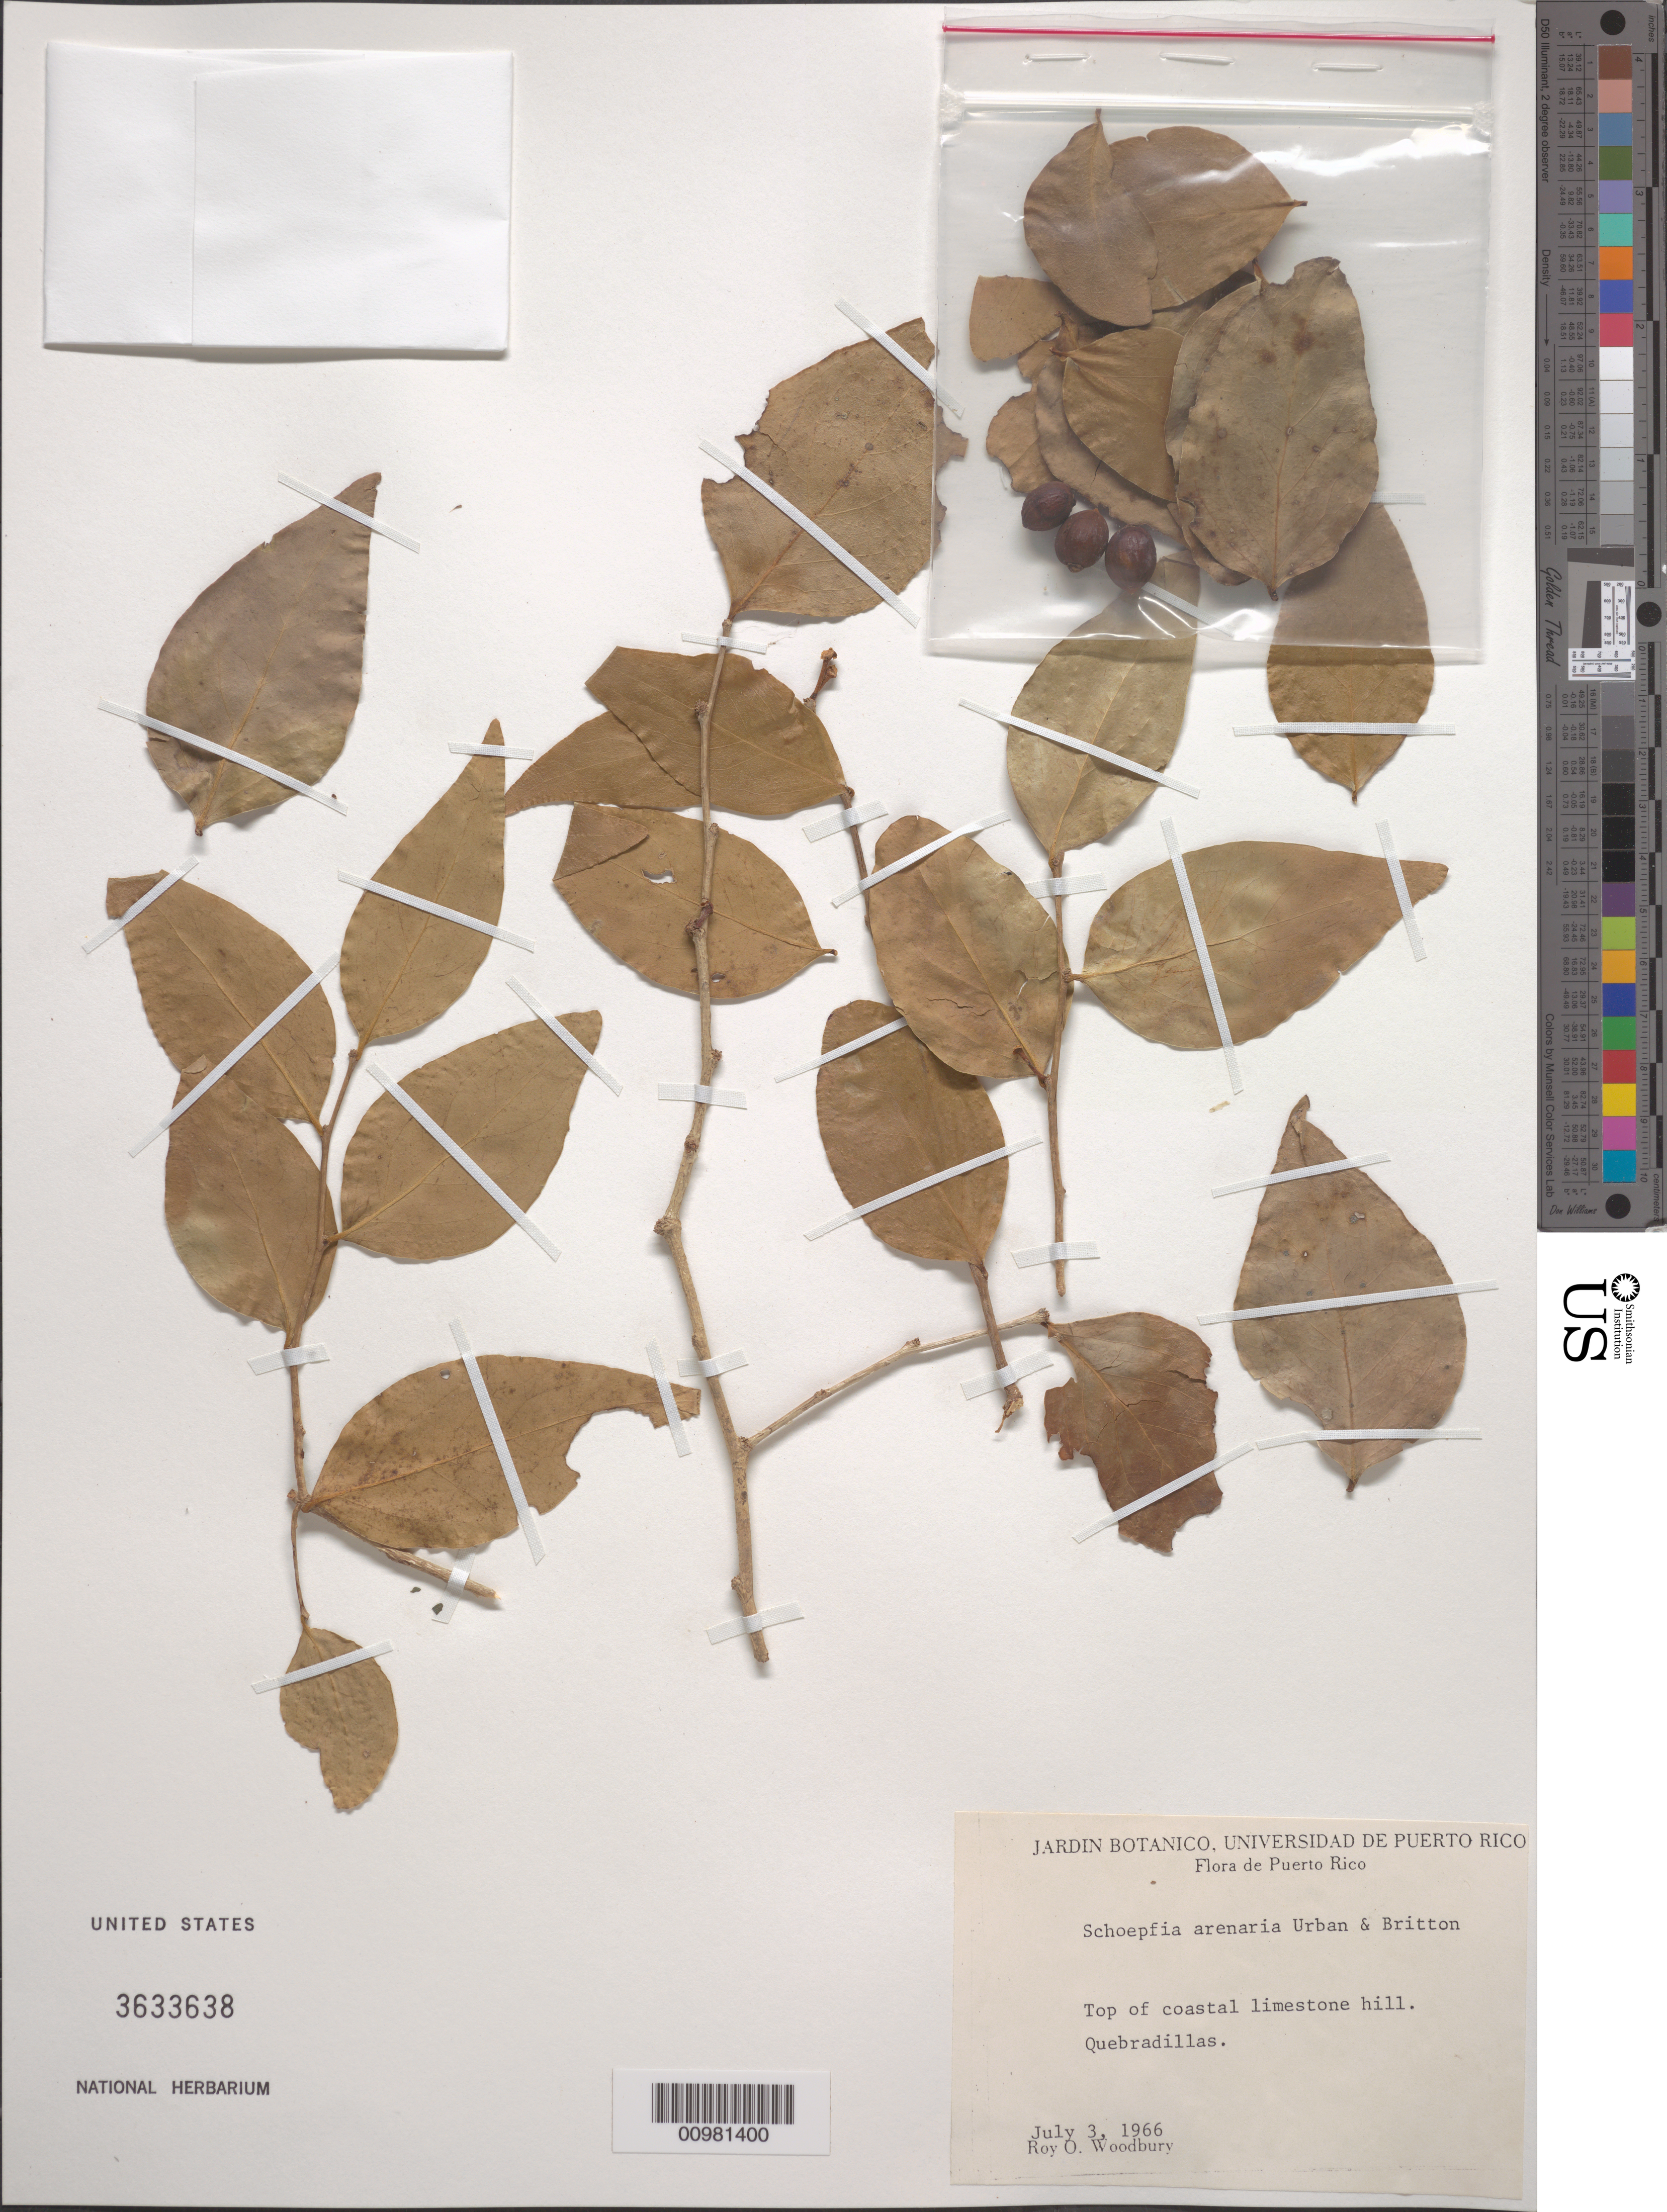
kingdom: Plantae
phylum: Tracheophyta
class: Magnoliopsida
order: Santalales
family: Schoepfiaceae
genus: Schoepfia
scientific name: Schoepfia arenaria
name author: Britton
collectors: R. O. Woodbury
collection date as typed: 03 Jul 1966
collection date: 1966-07-03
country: Puerto Rico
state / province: Quebradillas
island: Puerto Rico I.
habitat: Top of coastal limestone hill.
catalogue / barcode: US 3633638